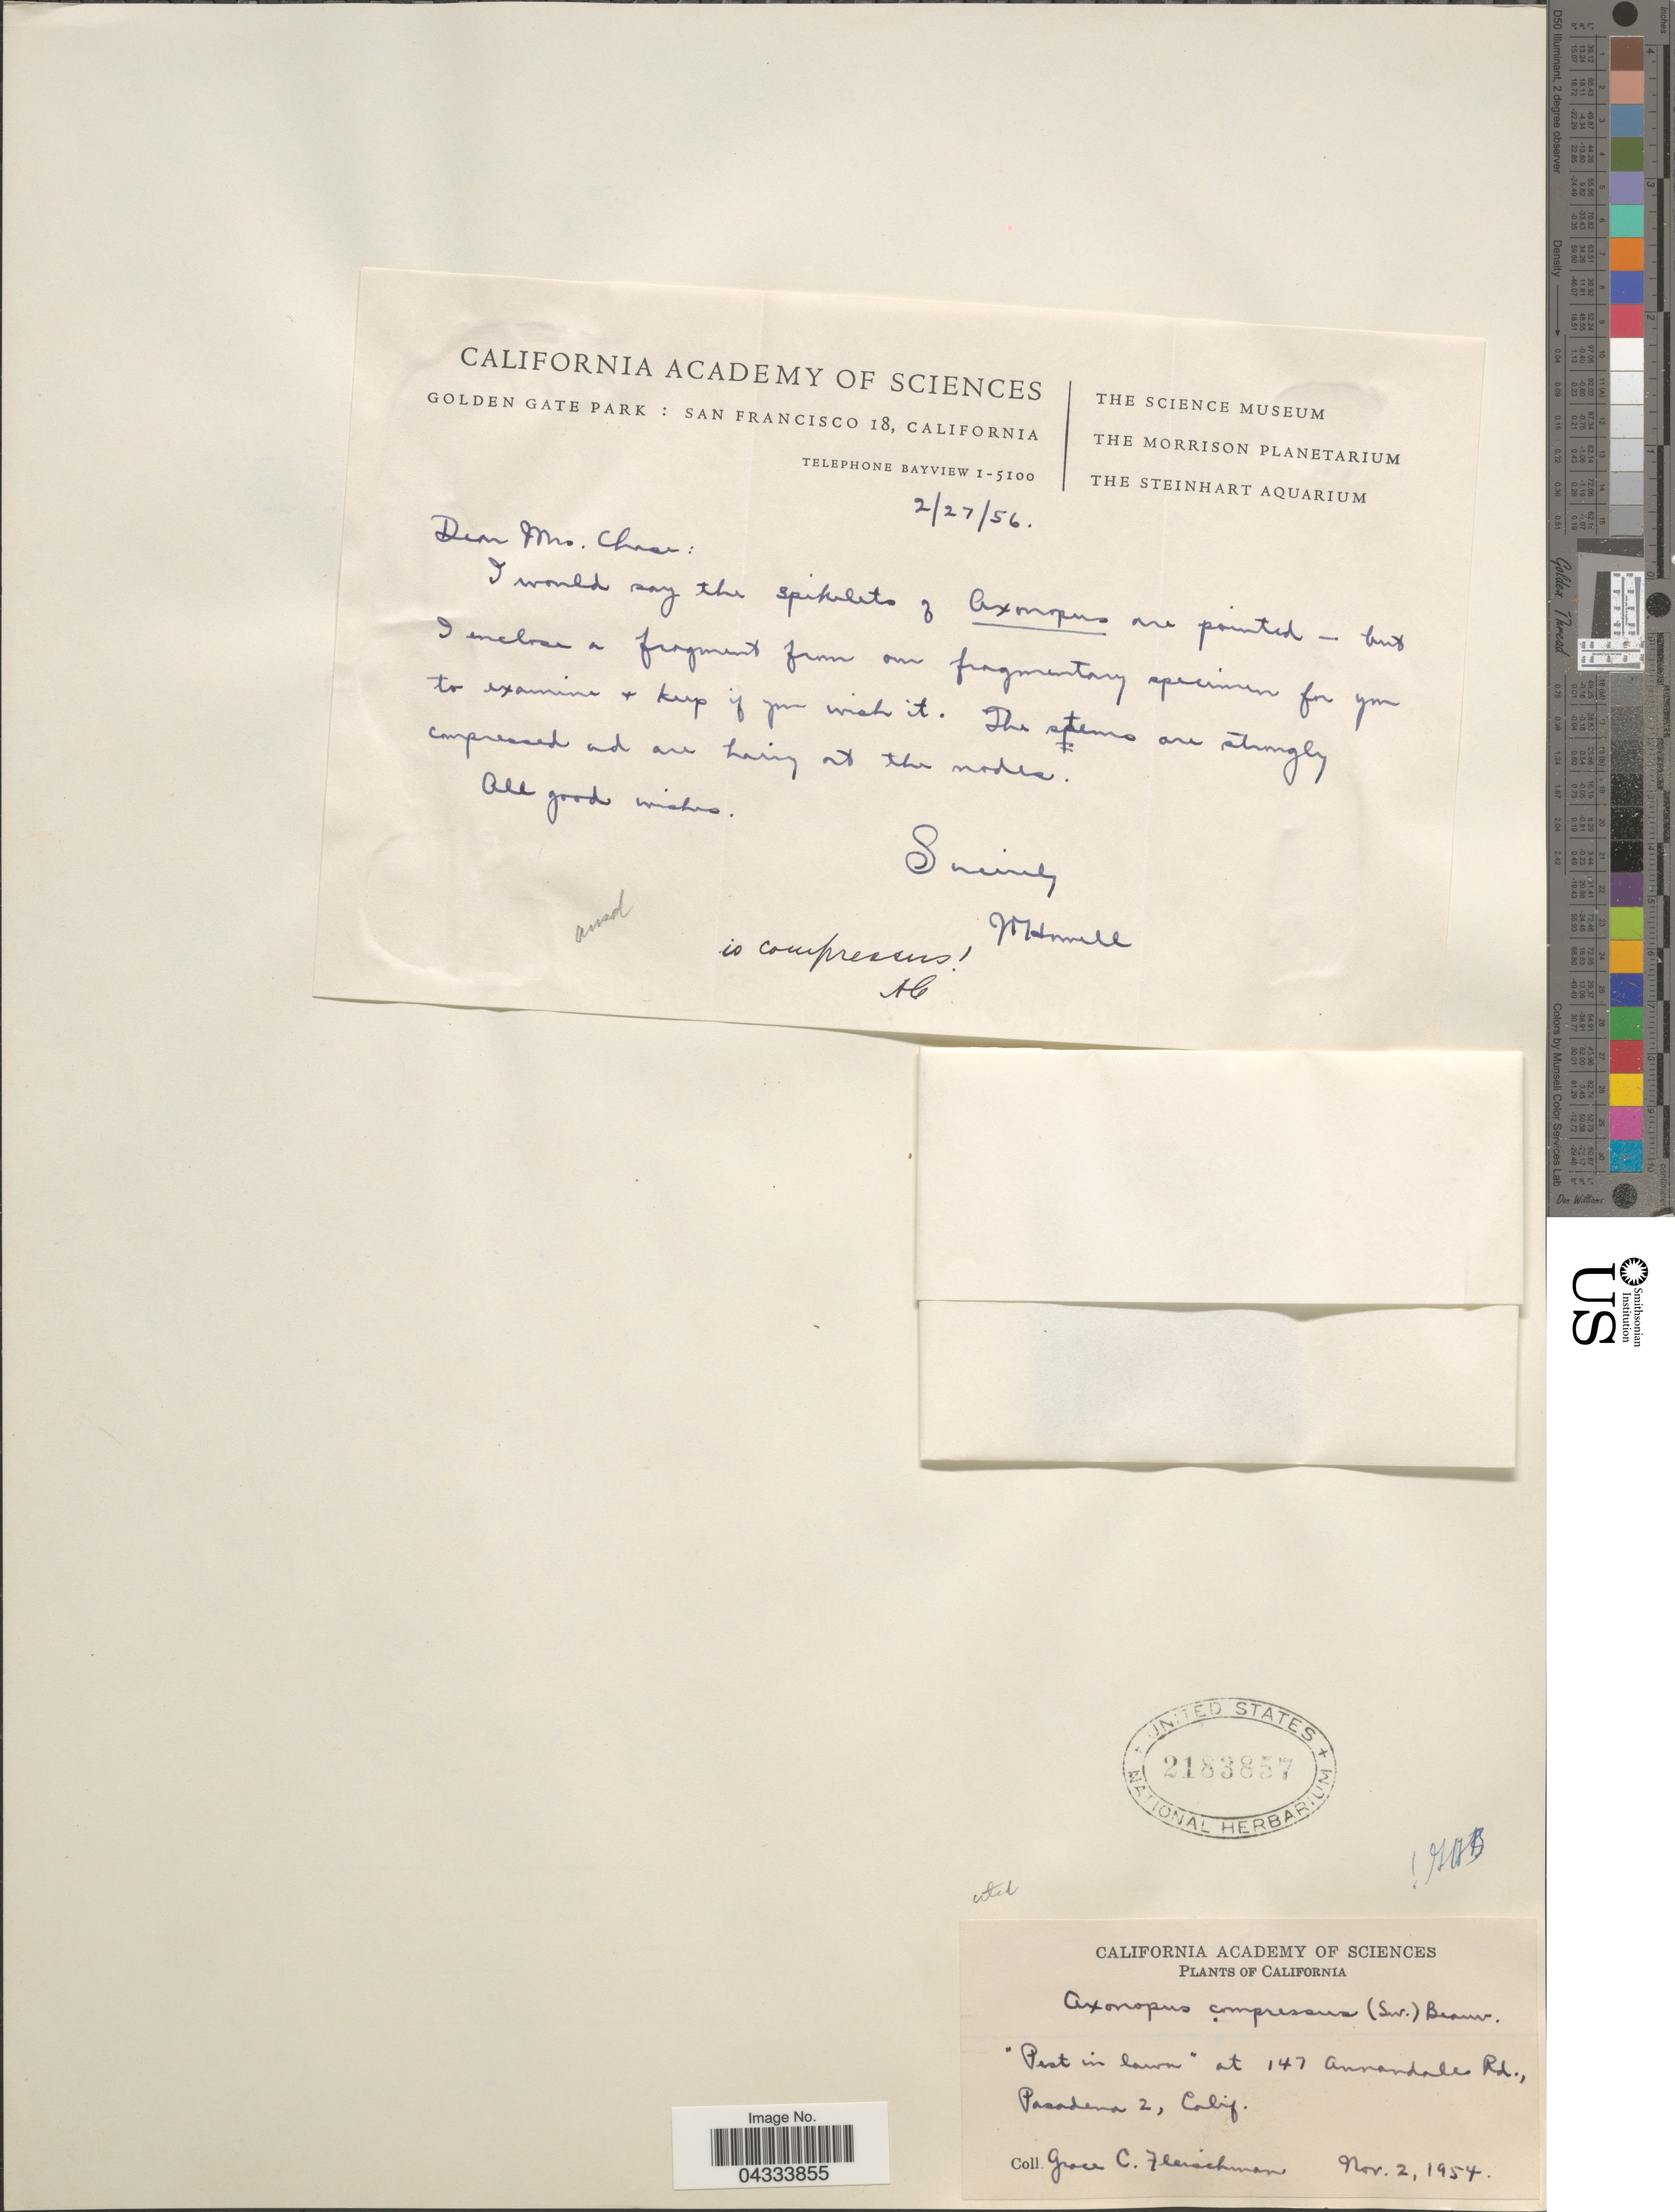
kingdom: Plantae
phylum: Tracheophyta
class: Liliopsida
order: Poales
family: Poaceae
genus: Axonopus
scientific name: Axonopus compressus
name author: (Sw.) P. Beauv.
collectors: G. Fleischman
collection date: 1954-11-02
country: United States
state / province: California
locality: Pest in lawn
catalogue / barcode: US 2183857